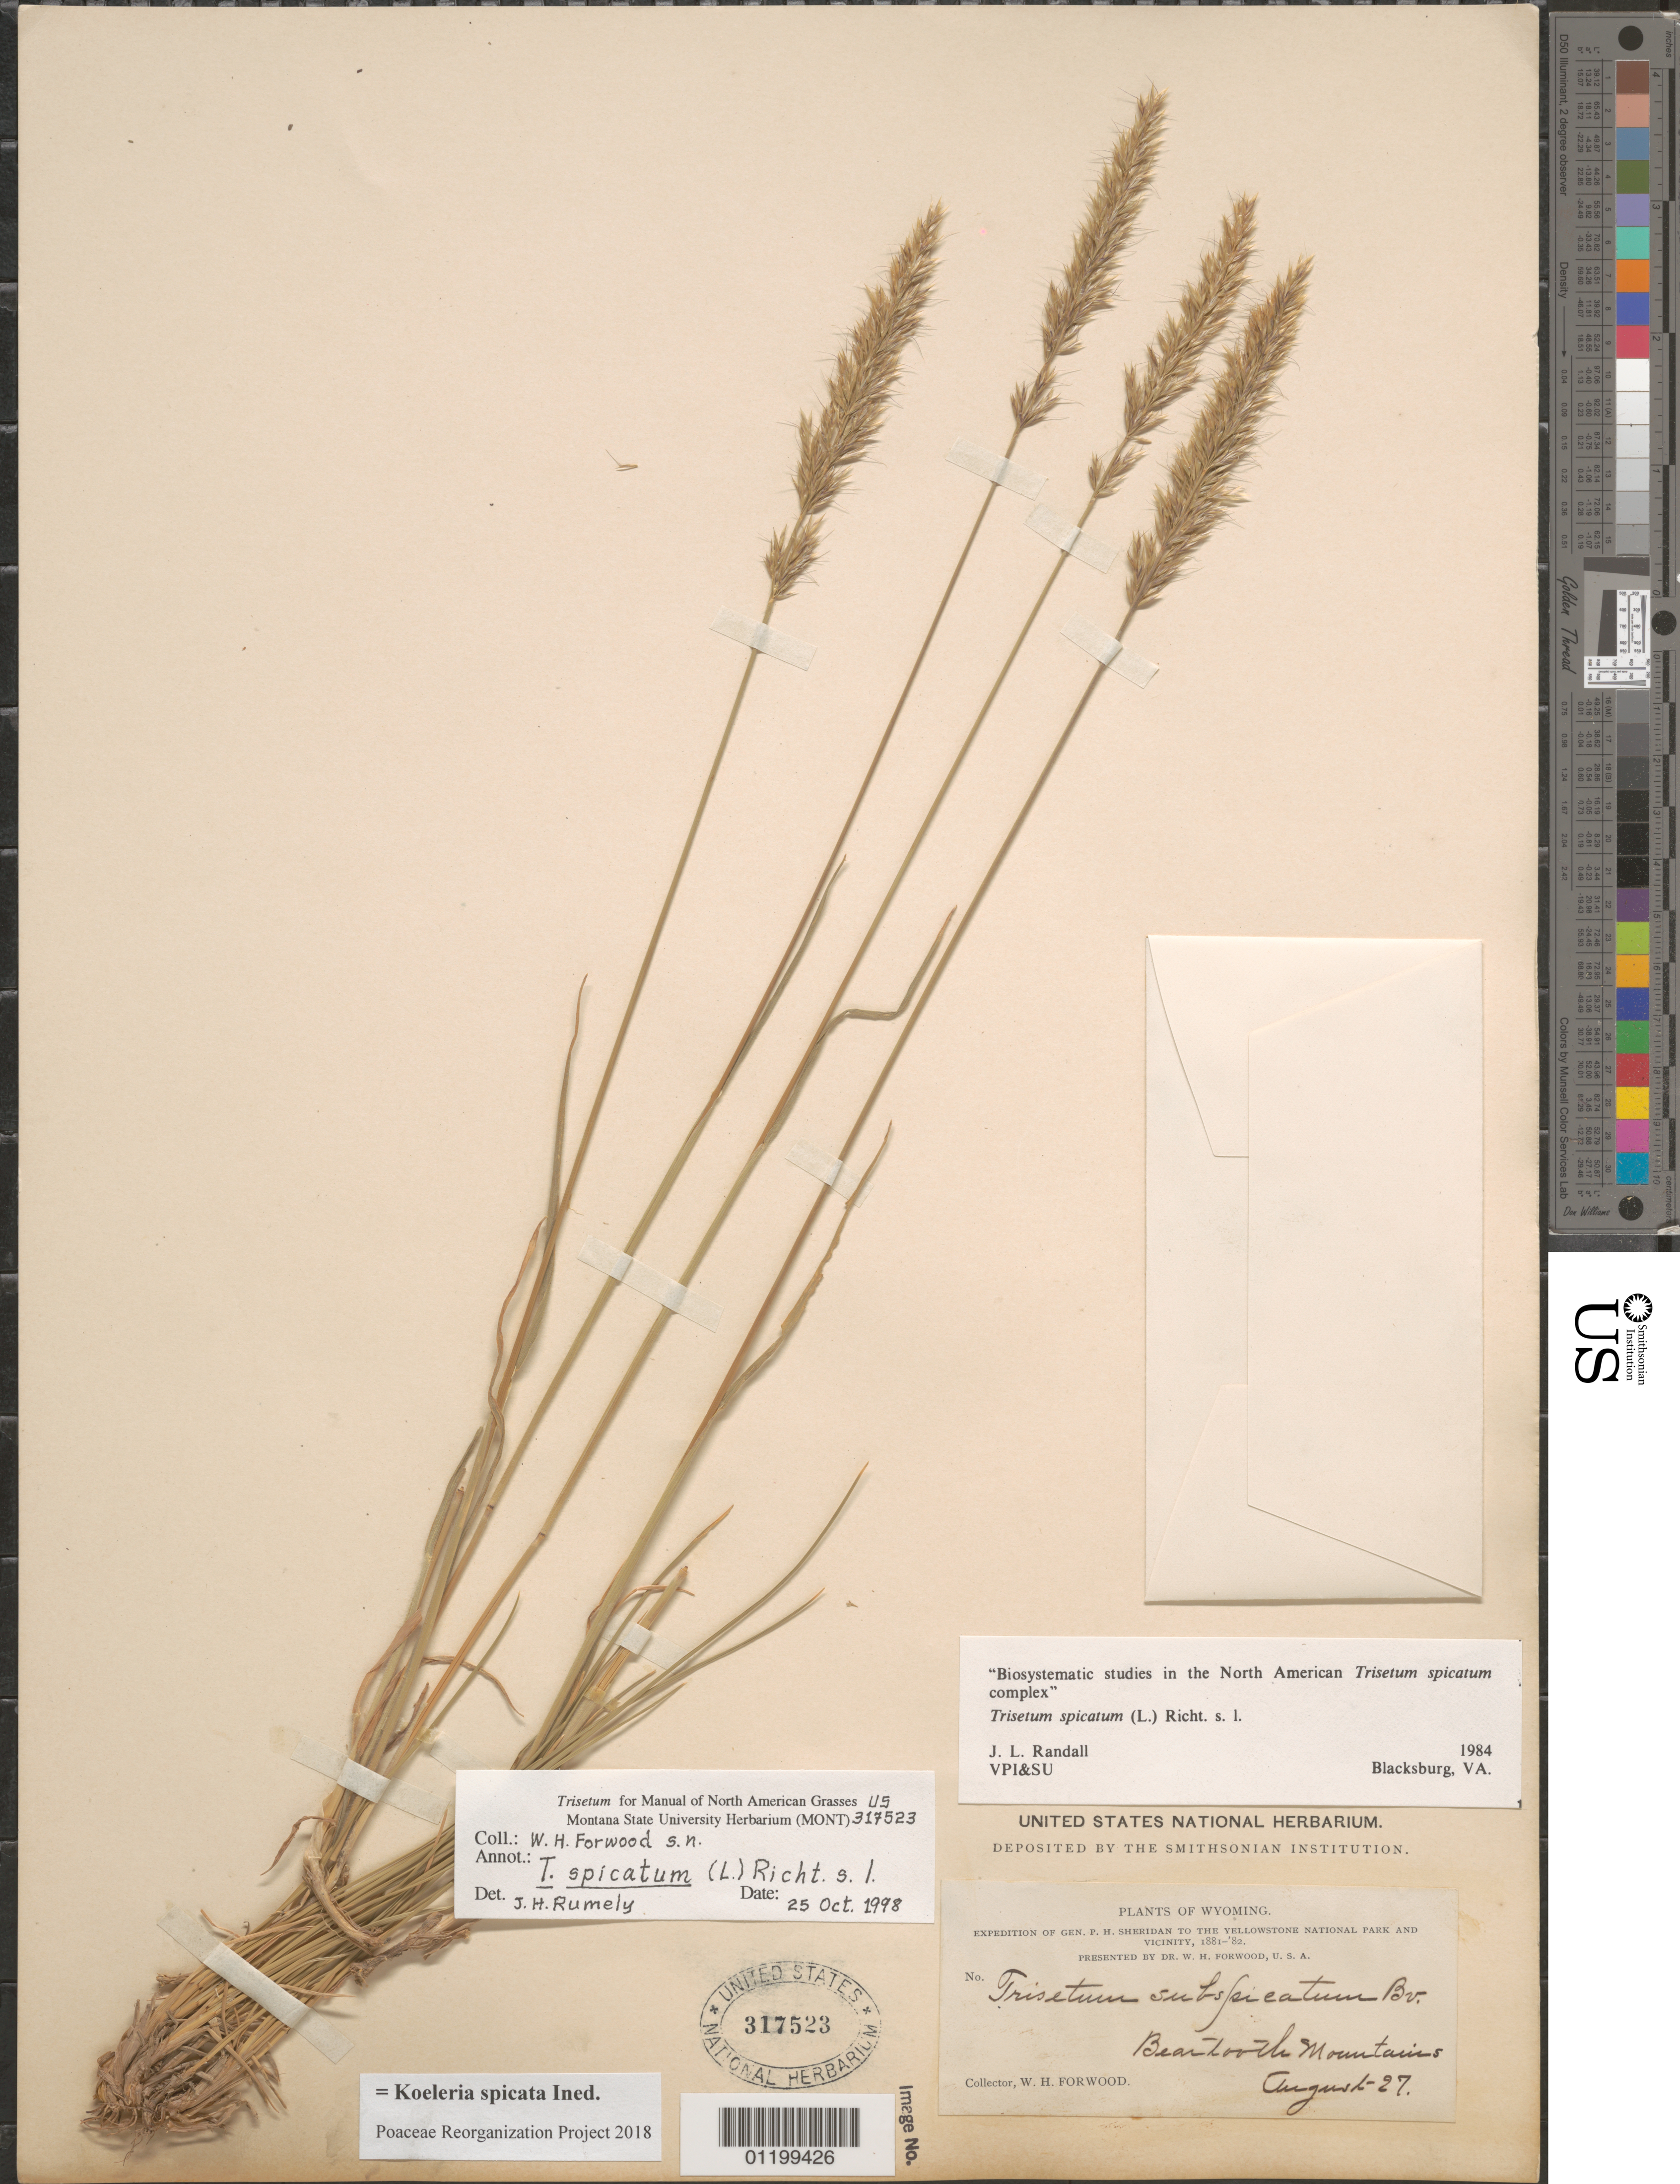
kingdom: Plantae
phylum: Tracheophyta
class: Liliopsida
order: Poales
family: Poaceae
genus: Koeleria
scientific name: Koeleria spicata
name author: (L.) Barberá et al.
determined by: Poaceae Reorganization Project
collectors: W. Forwood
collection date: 1881-08-27 or 1882-08-27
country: United States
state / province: Wyoming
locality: Beartooth Mts.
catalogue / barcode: US 317523